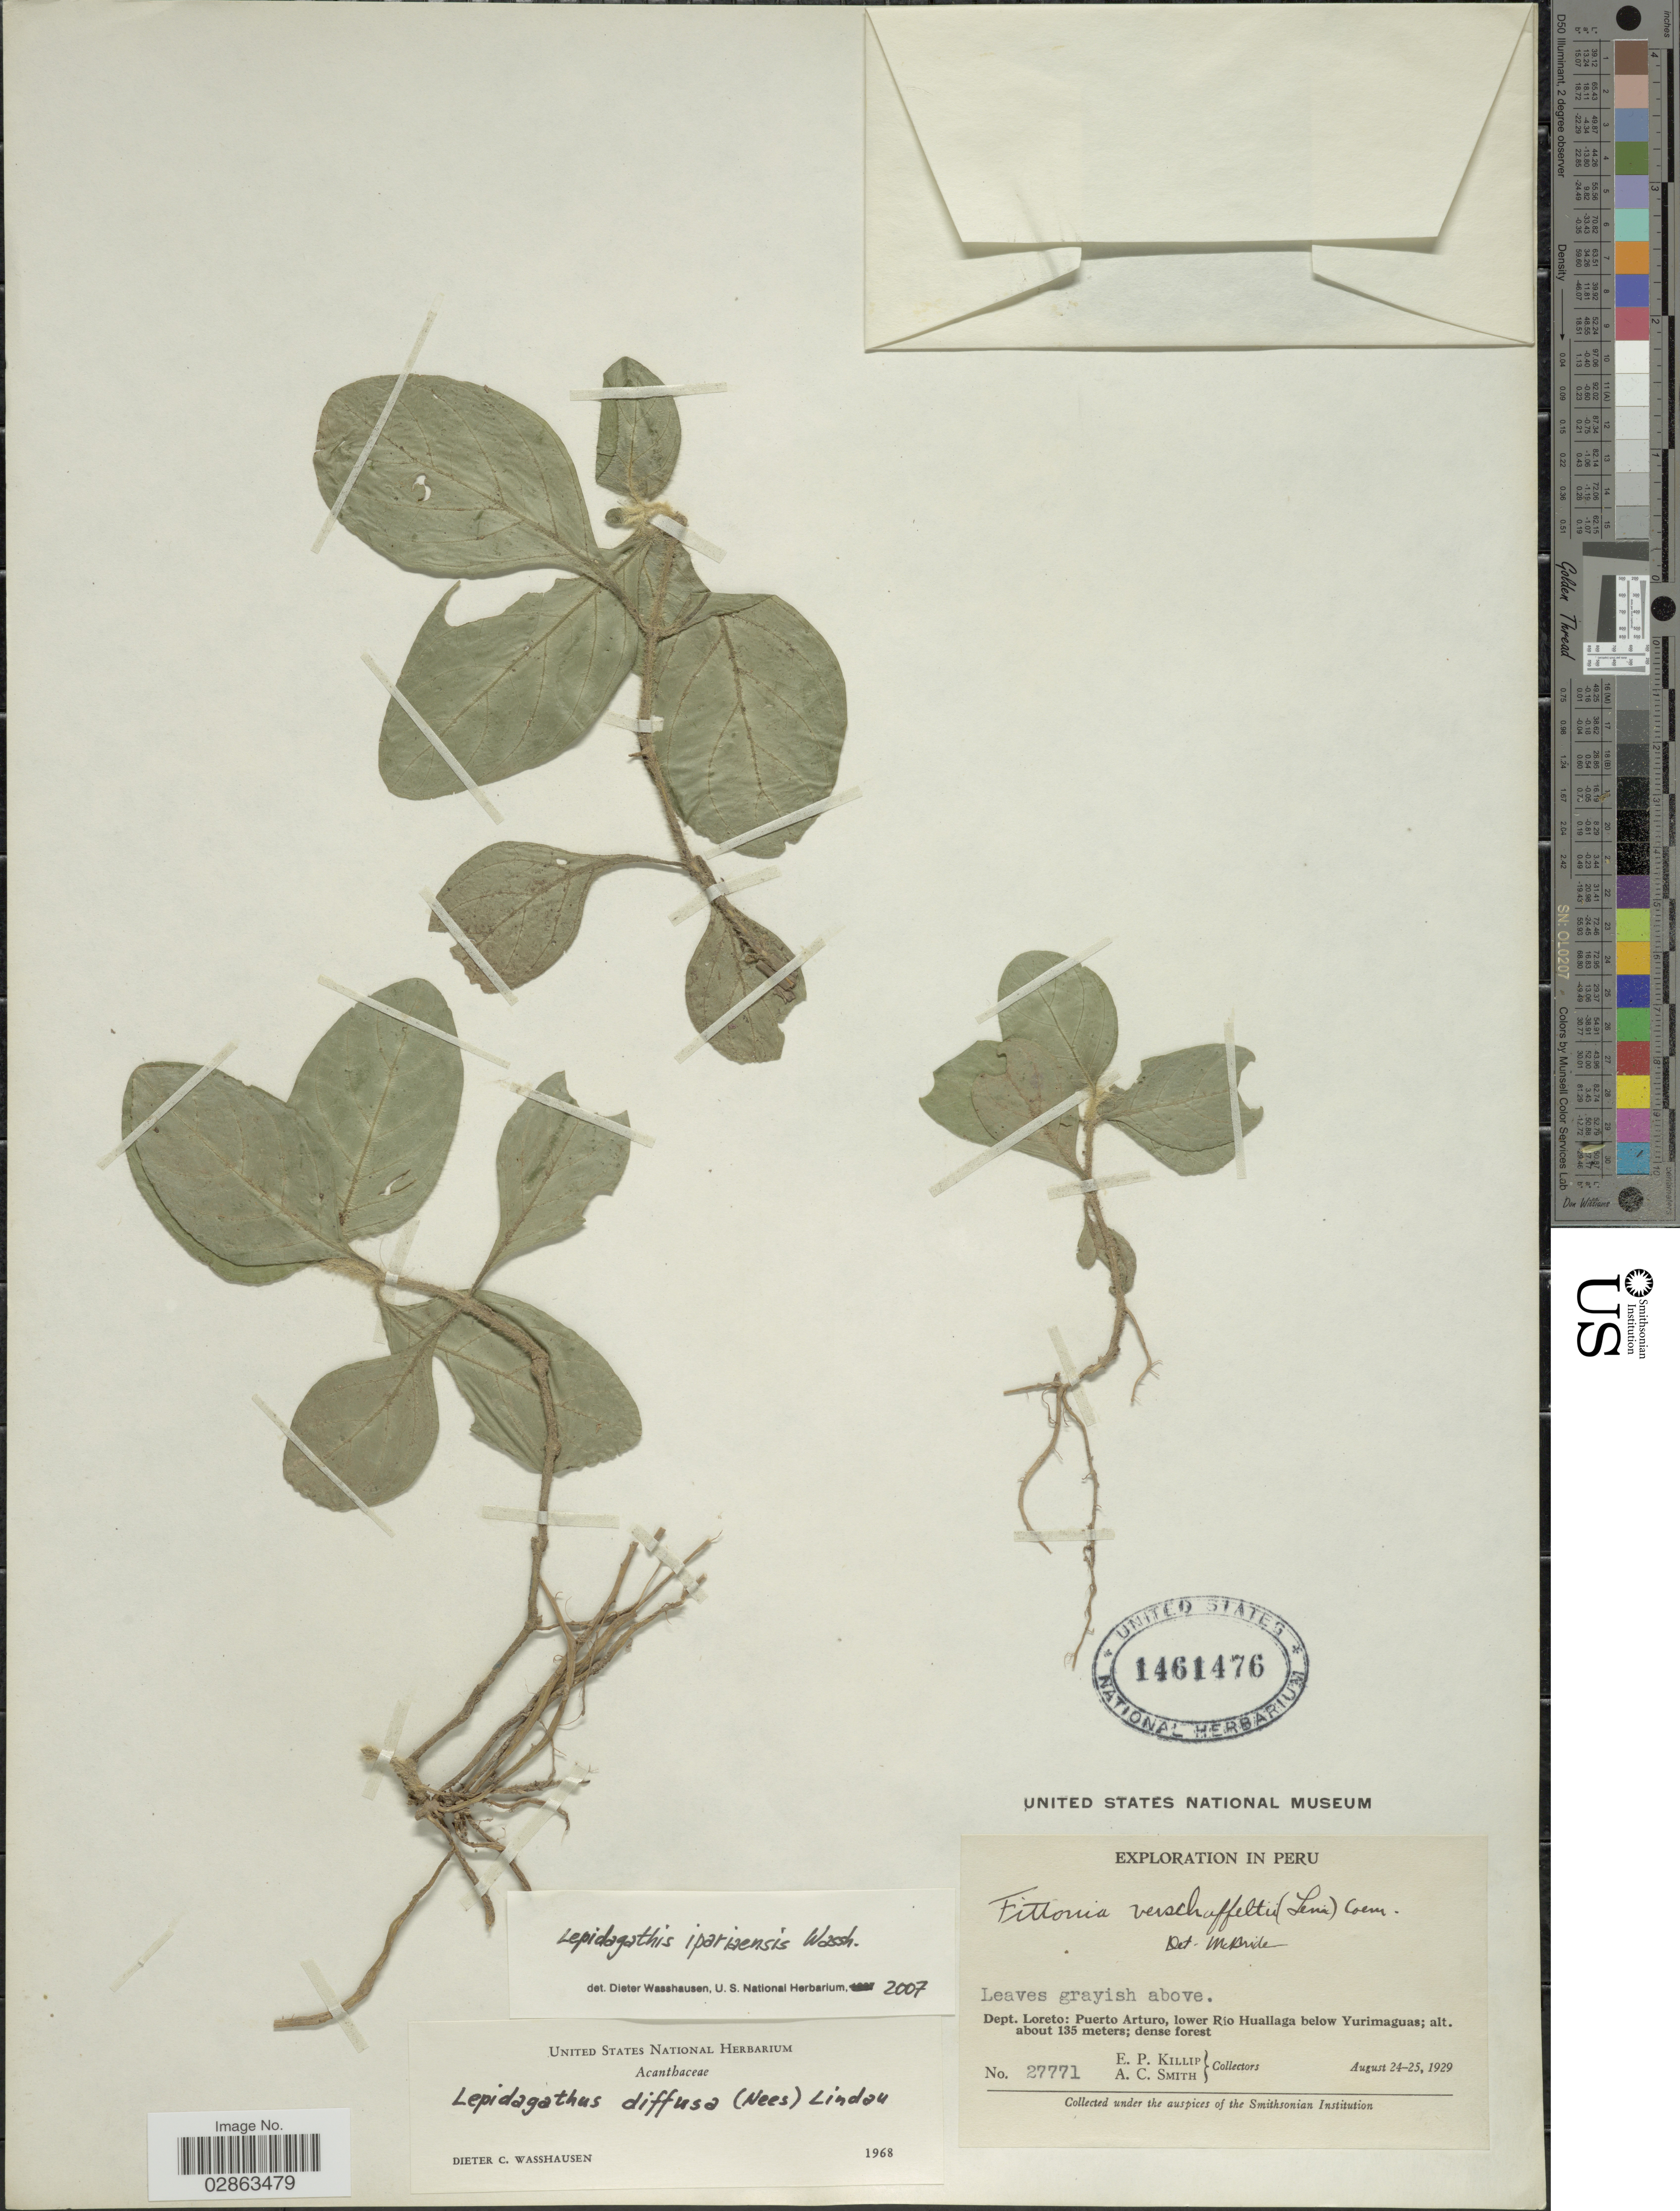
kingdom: Plantae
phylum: Tracheophyta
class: Magnoliopsida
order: Lamiales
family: Acanthaceae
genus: Lepidagathis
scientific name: Lepidagathis ipariaensis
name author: Wassh.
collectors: E. P. Killip & A. C. Smith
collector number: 27771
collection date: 1929-08-24/1929-08-25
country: Peru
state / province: Loreto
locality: Dept. Loreto: Puerto Arturo, lower Rio Huallaga below Yurimaguas.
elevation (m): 135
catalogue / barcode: US 1461476